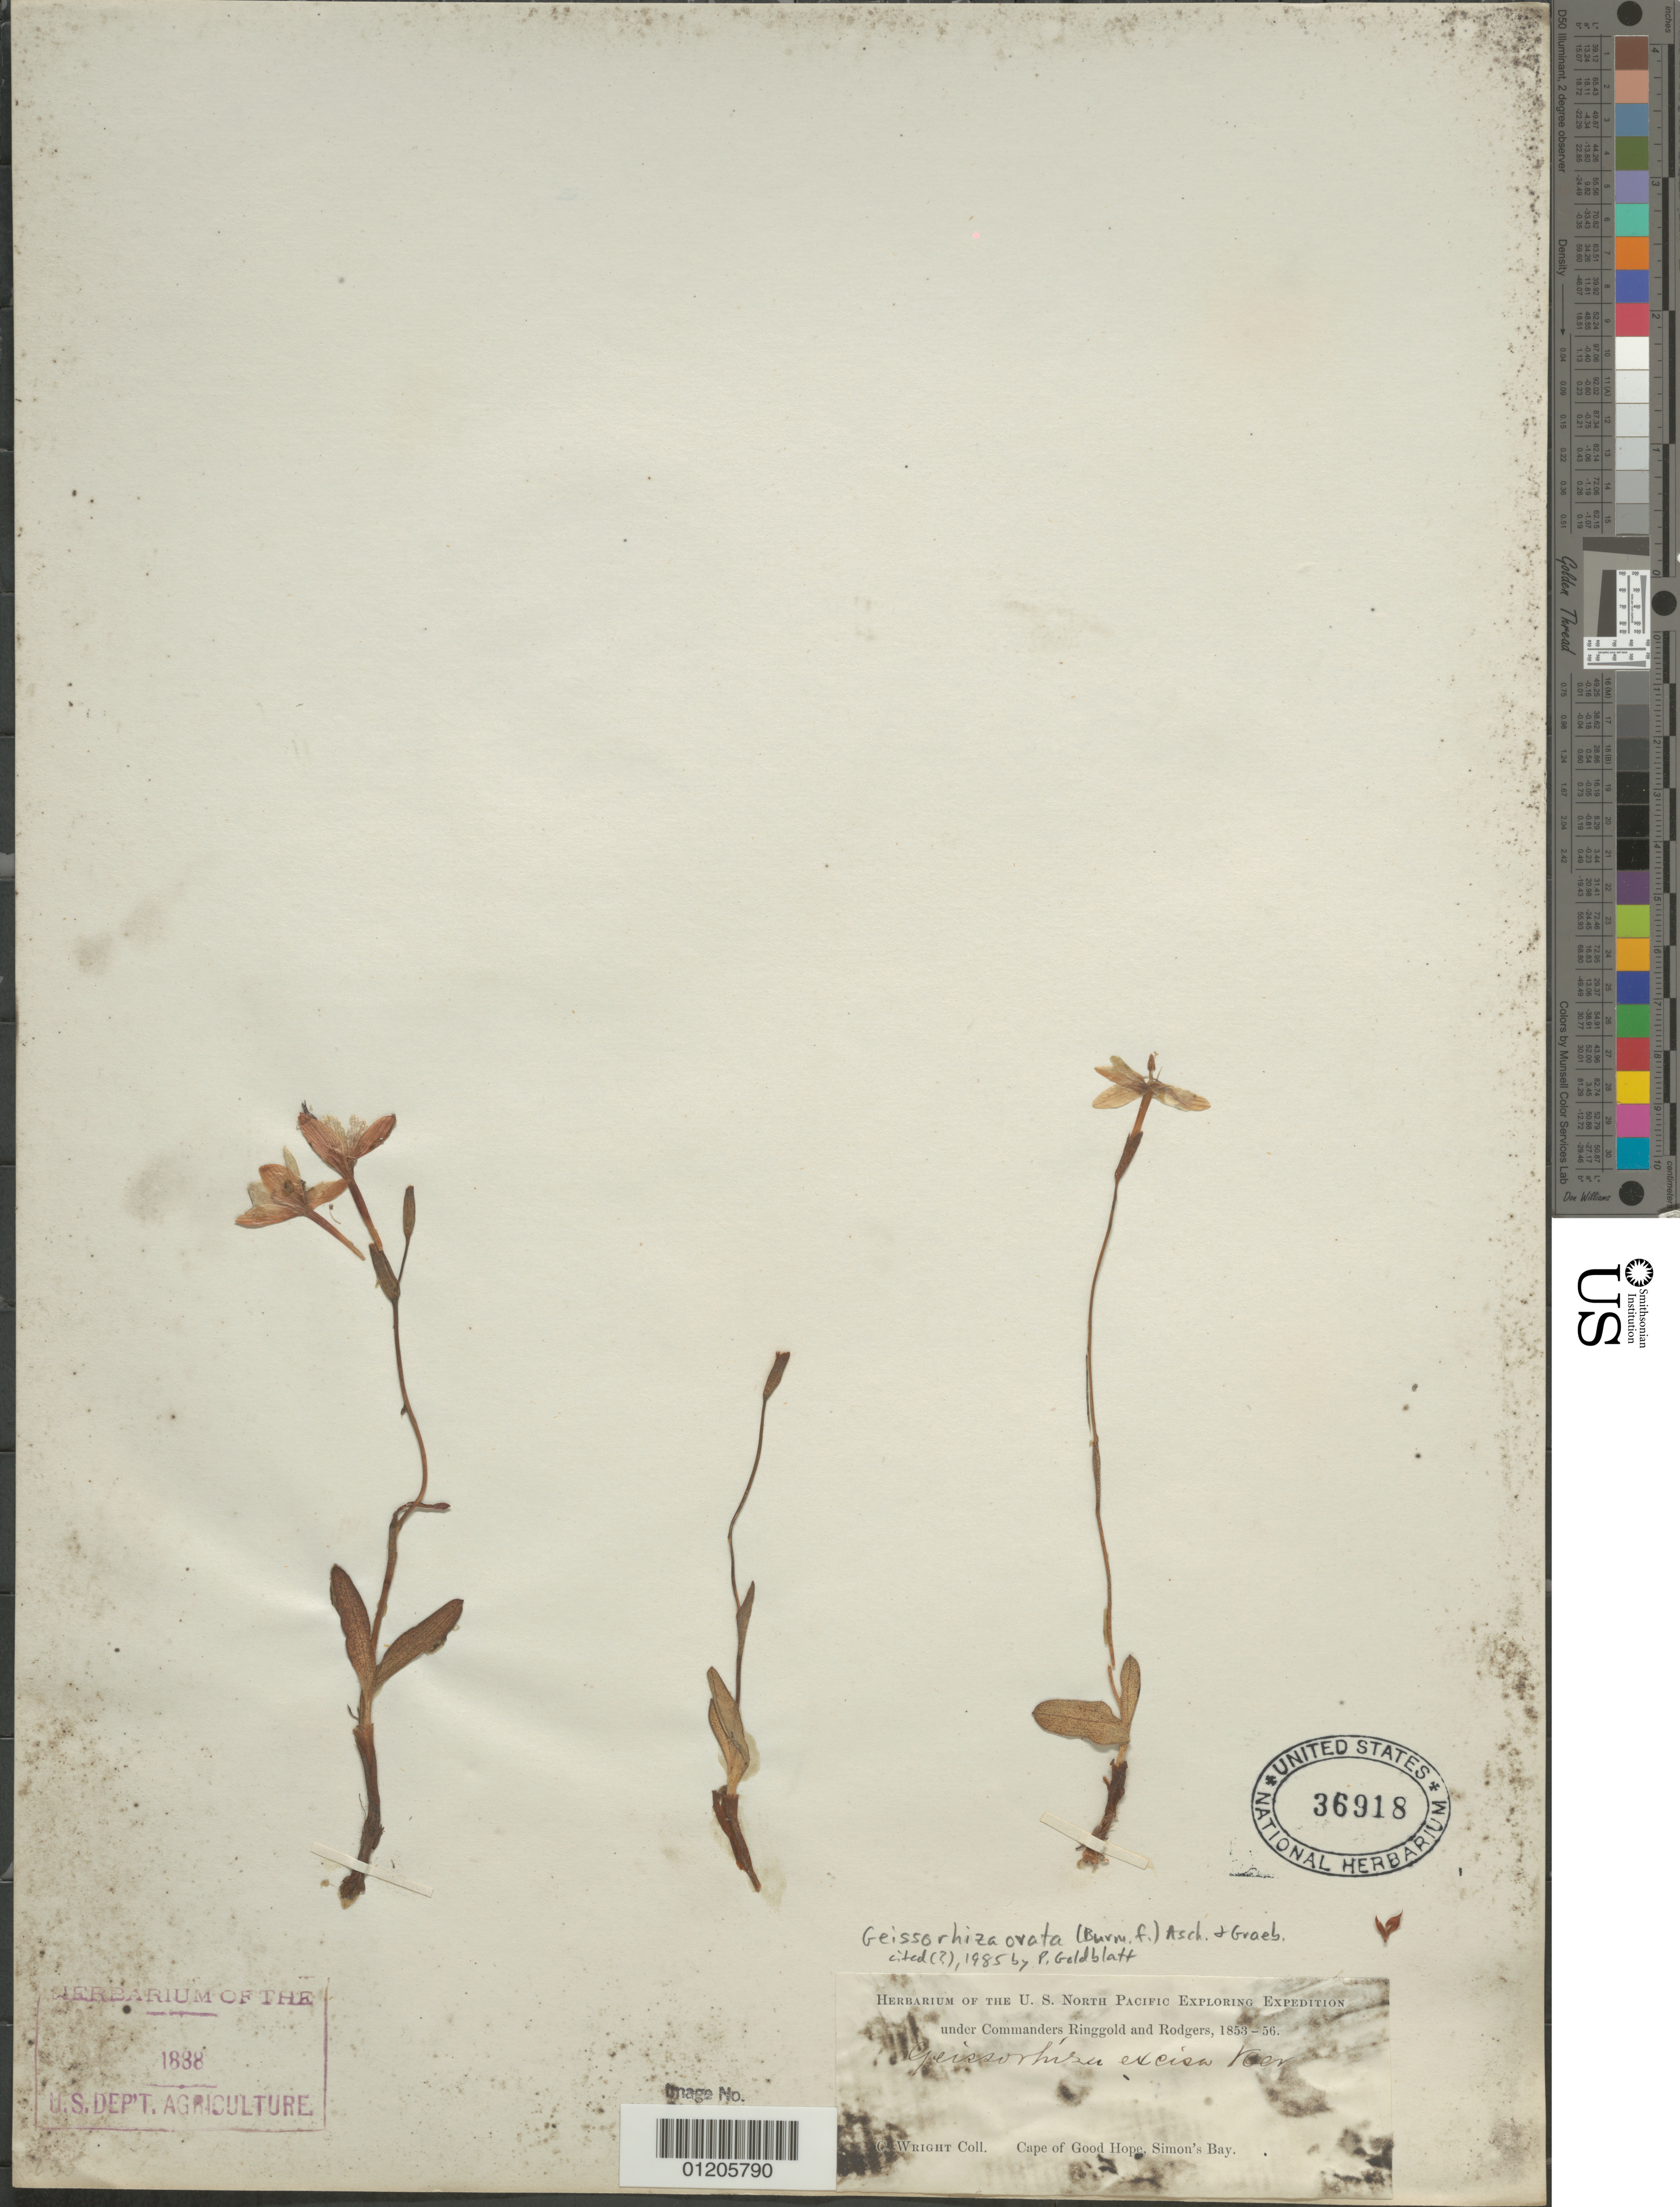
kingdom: Plantae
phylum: Tracheophyta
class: Liliopsida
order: Asparagales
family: Iridaceae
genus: Geissorhiza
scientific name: Geissorhiza ovata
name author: (Burm. f.) Asch. & Graebn.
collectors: C. Wright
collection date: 1853/1856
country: South Africa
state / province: Western Cape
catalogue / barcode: US 36918